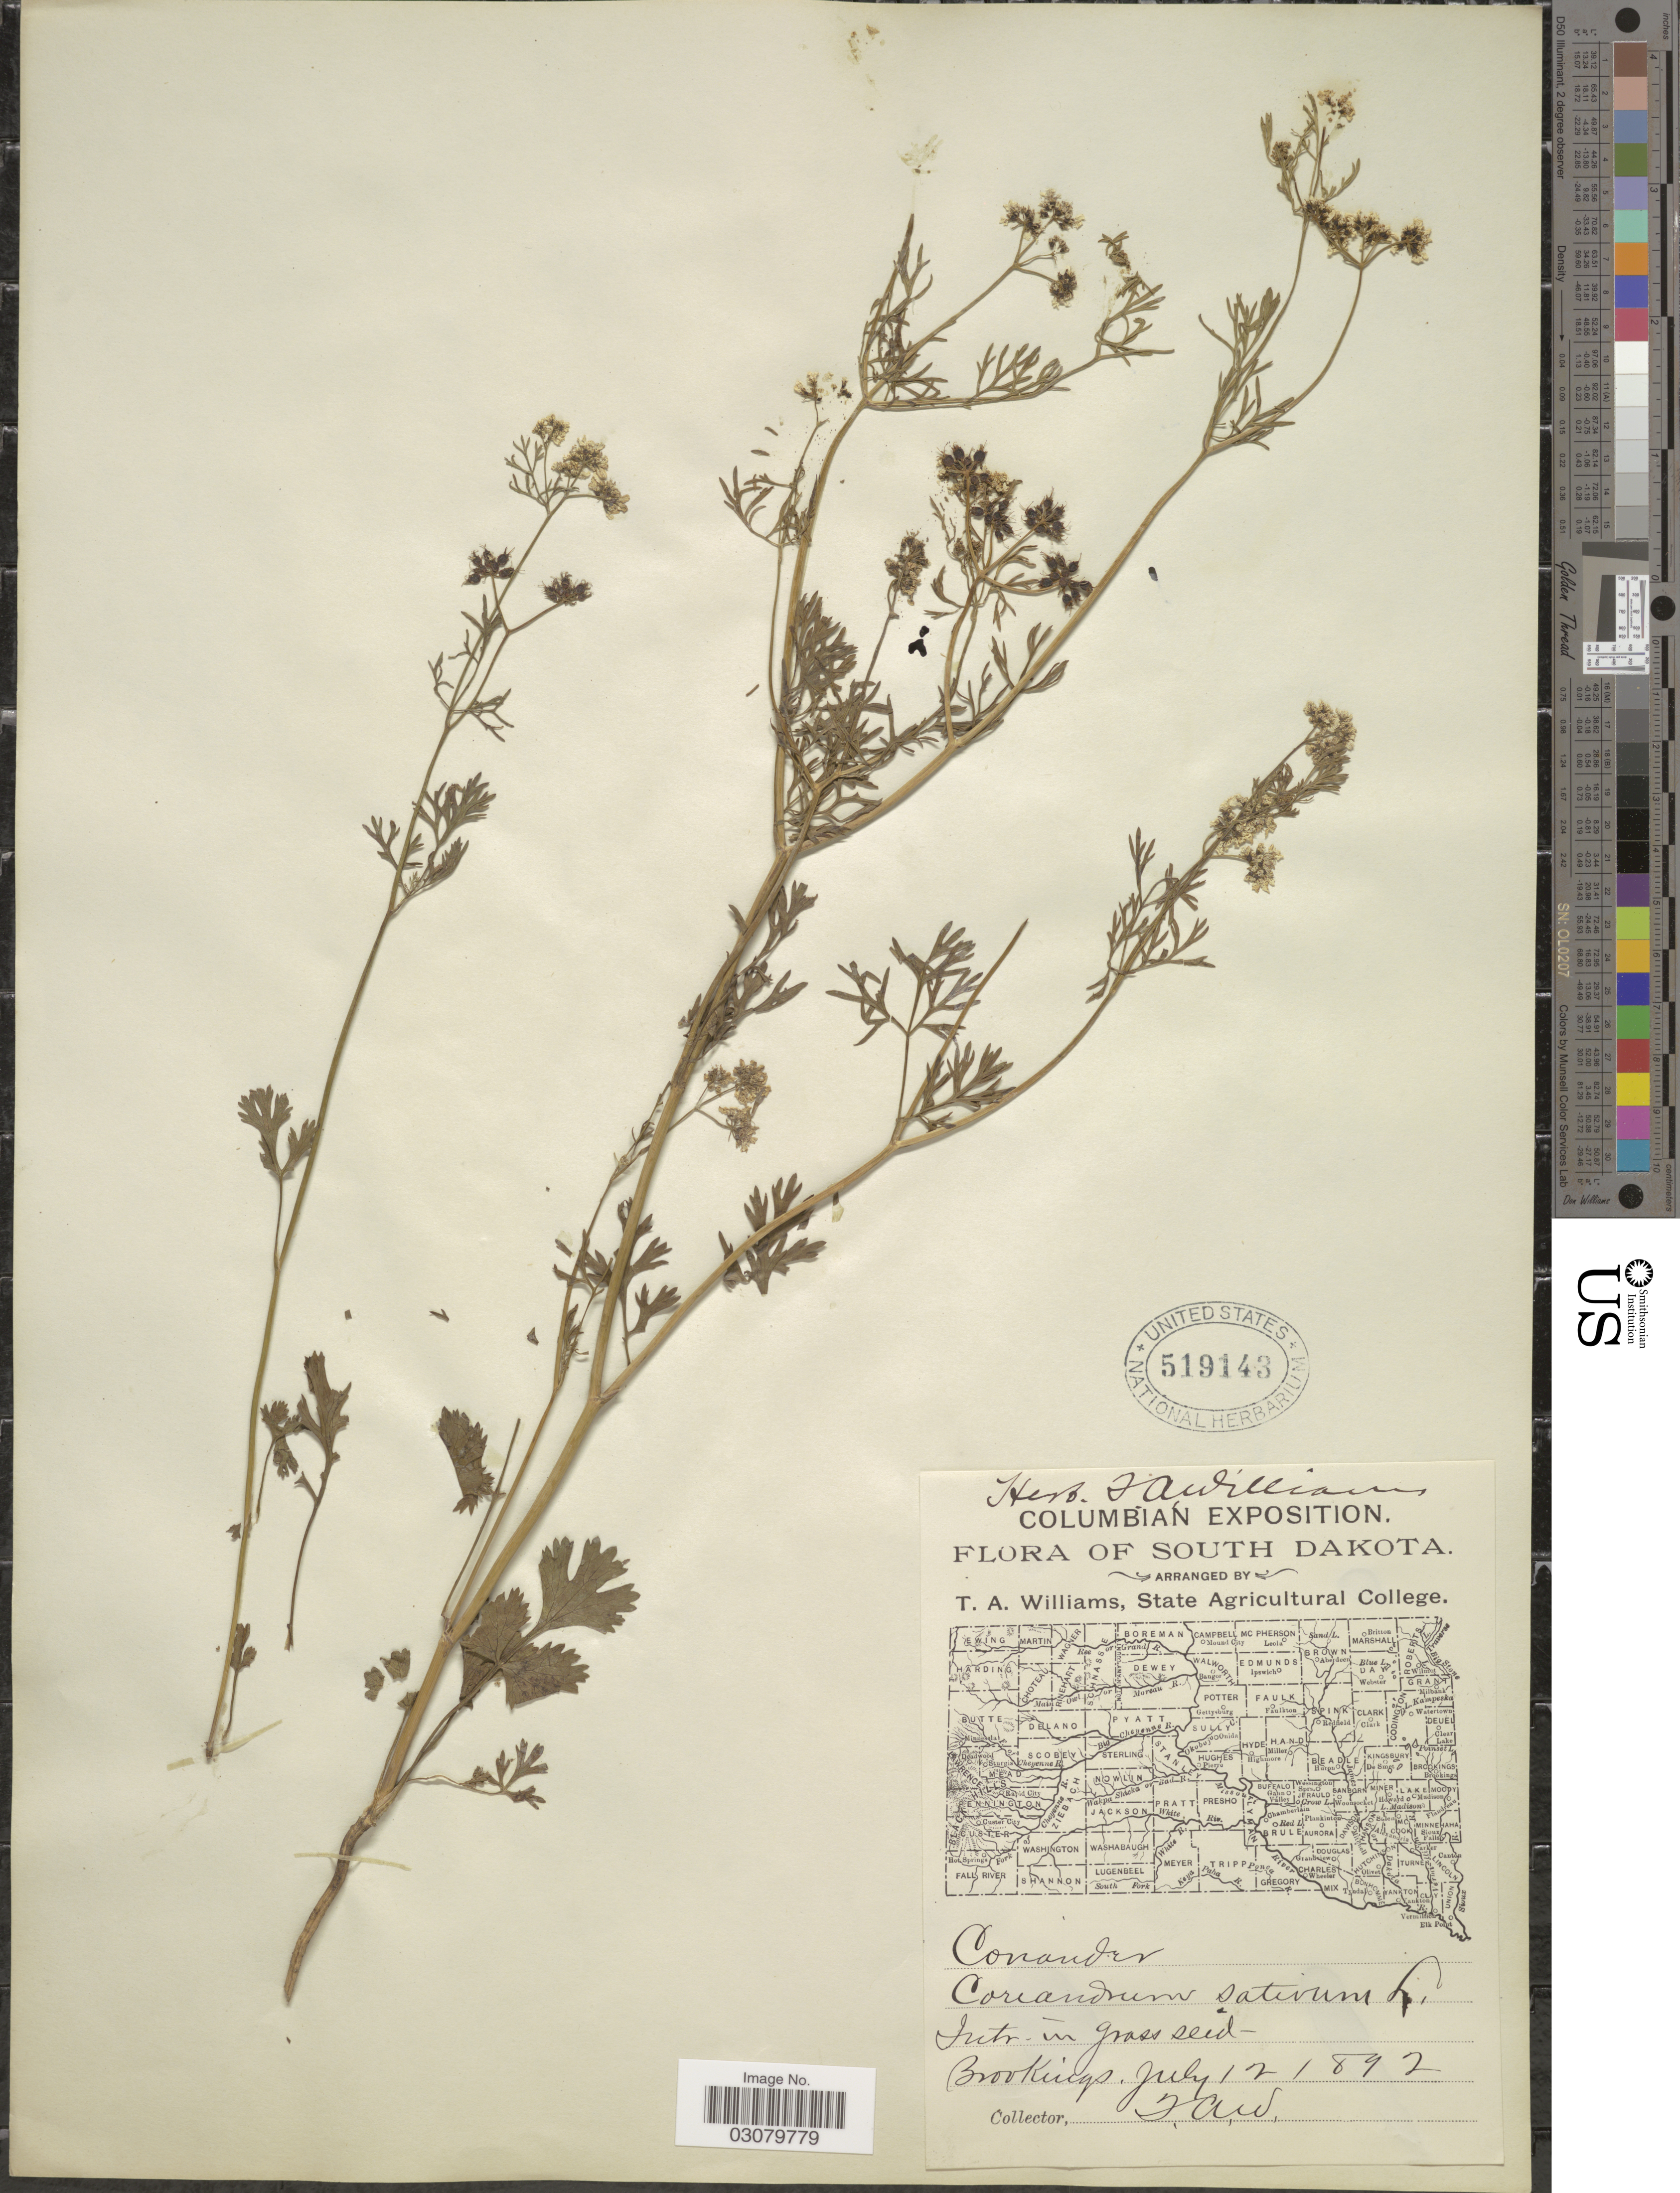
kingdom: Plantae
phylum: Tracheophyta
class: Magnoliopsida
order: Apiales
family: Apiaceae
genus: Coriandrum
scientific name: Coriandrum sativum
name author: L.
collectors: T. Williams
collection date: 1892-07-12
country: United States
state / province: South Dakota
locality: Brookings.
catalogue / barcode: US 519143